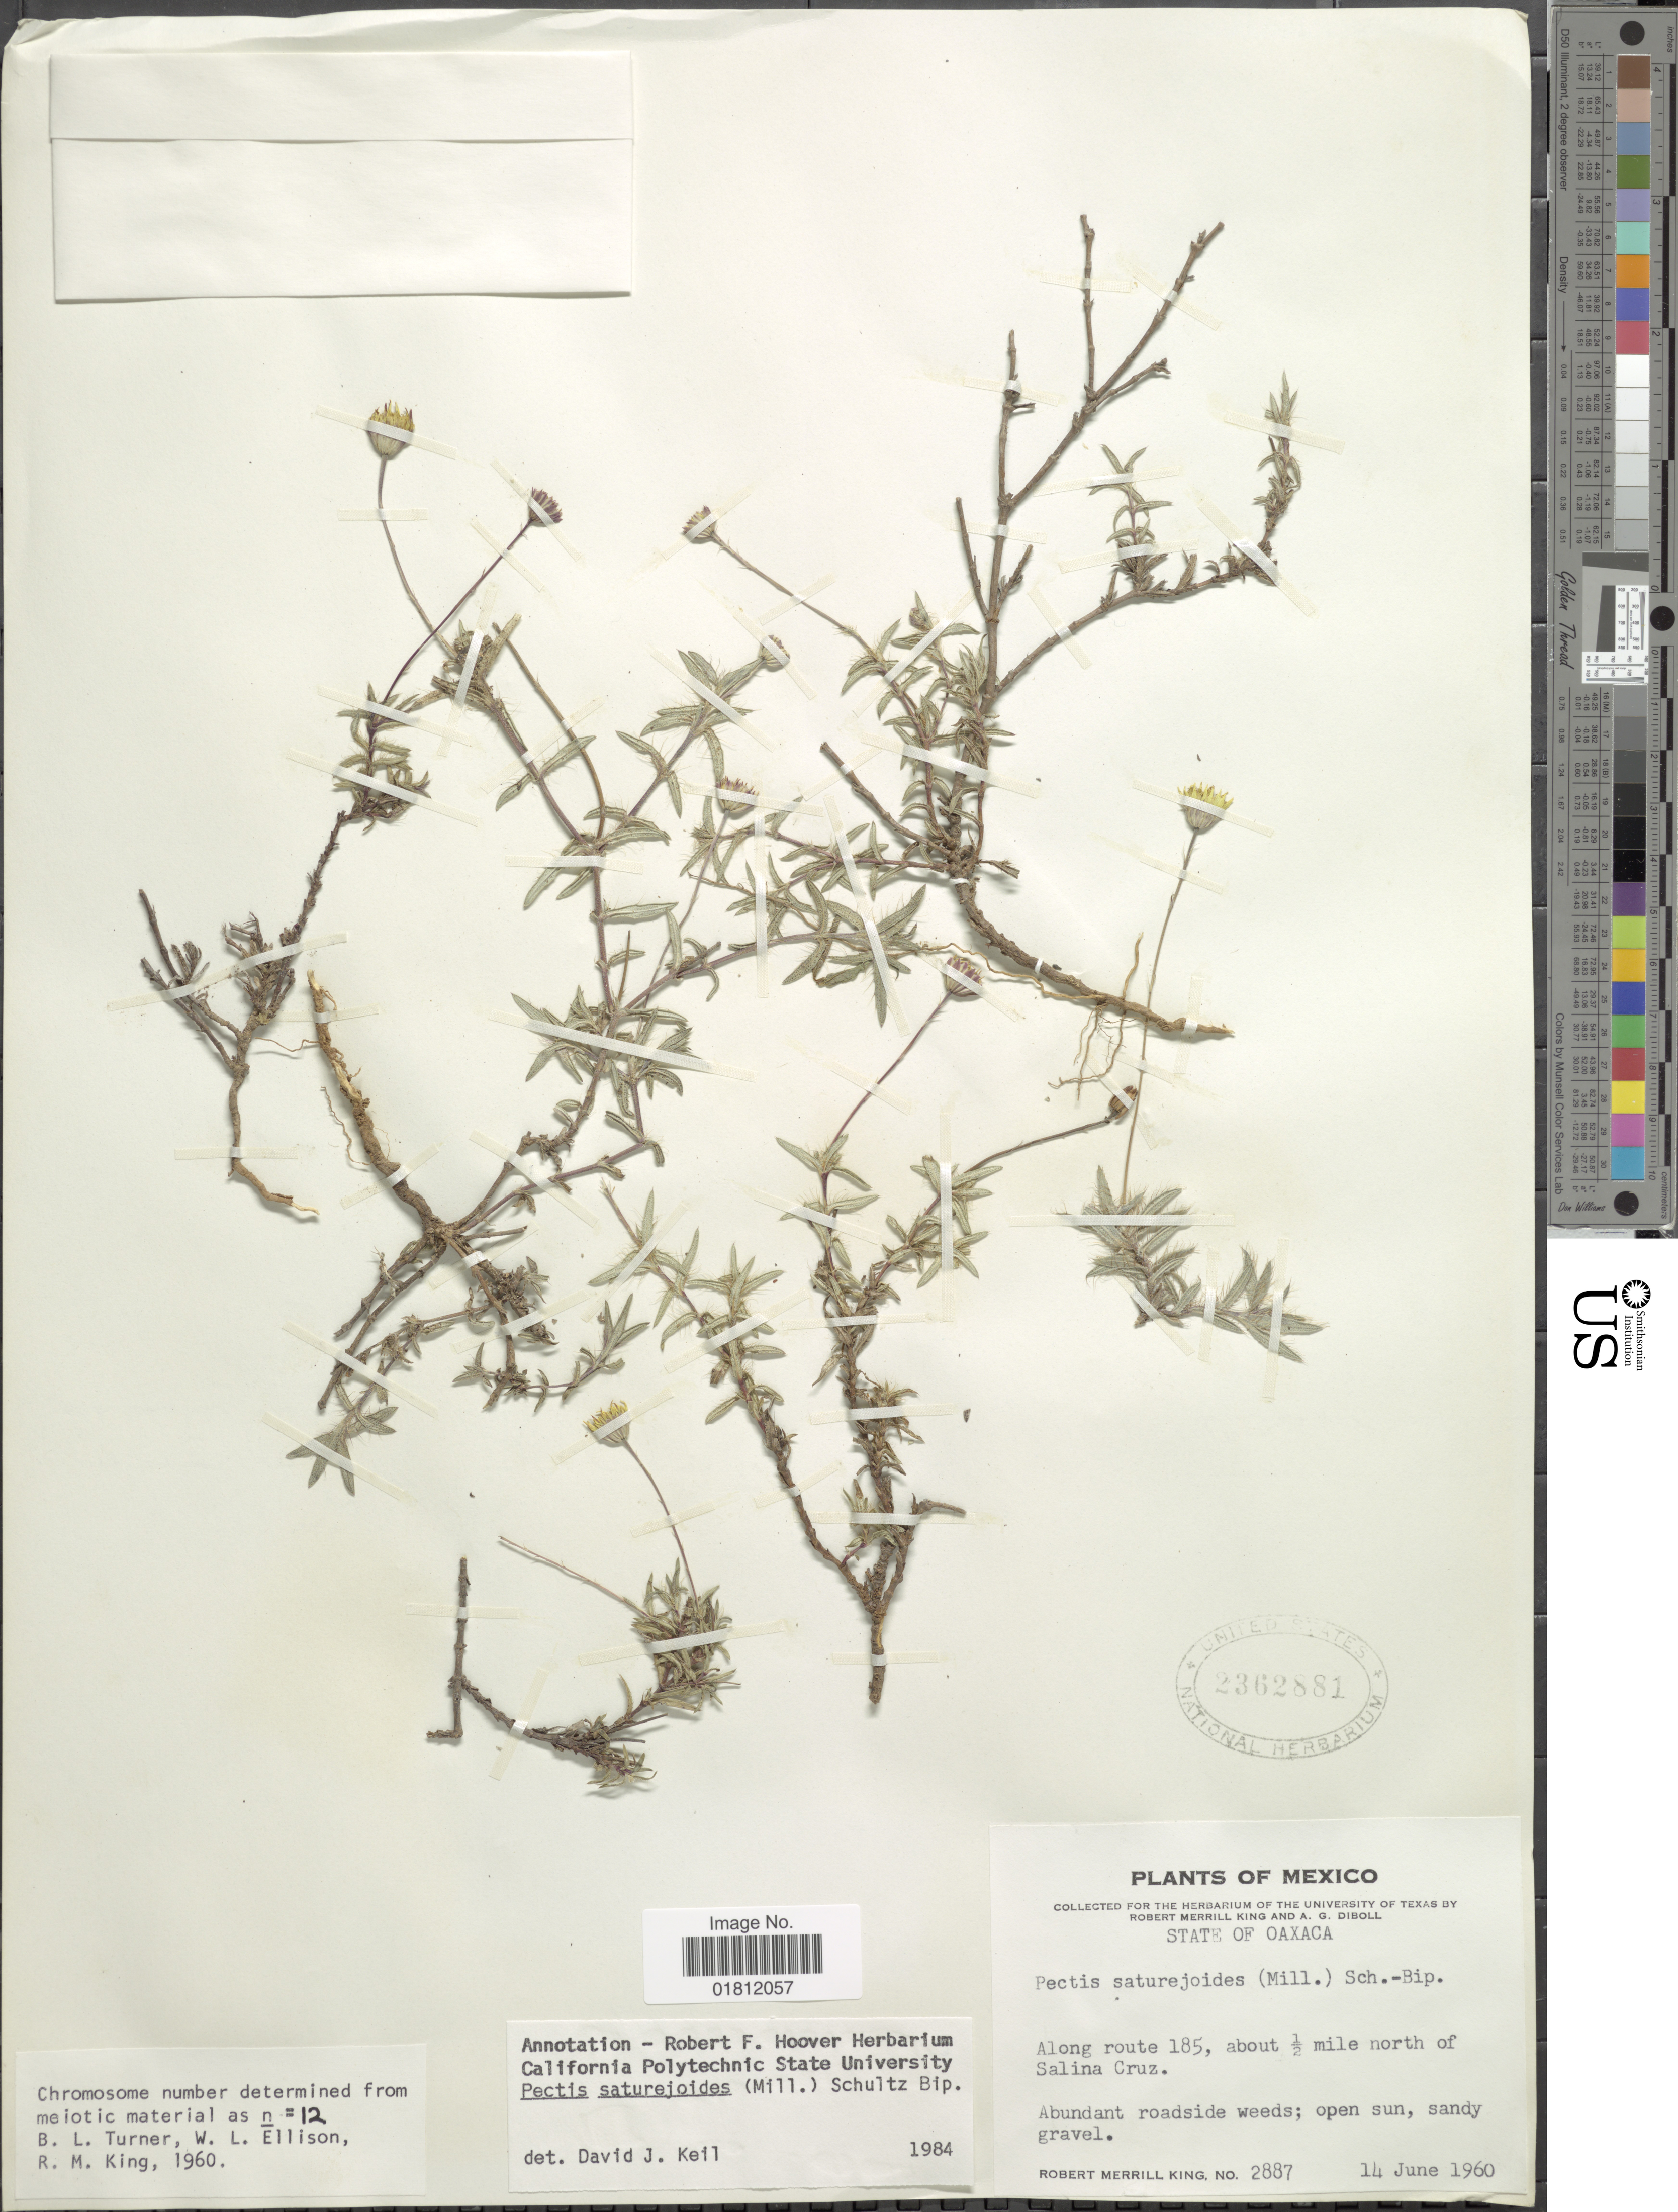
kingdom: Plantae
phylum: Tracheophyta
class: Magnoliopsida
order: Asterales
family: Asteraceae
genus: Pectis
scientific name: Pectis saturejoides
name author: (Mill.) Sch. Bip.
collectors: R. M. King & A. Diboll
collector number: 2887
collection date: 1960-06-14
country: Mexico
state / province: Oaxaca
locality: State of Oaxaca, Along route 185, about ½ mile north of Salina Cruz.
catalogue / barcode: US 2362881